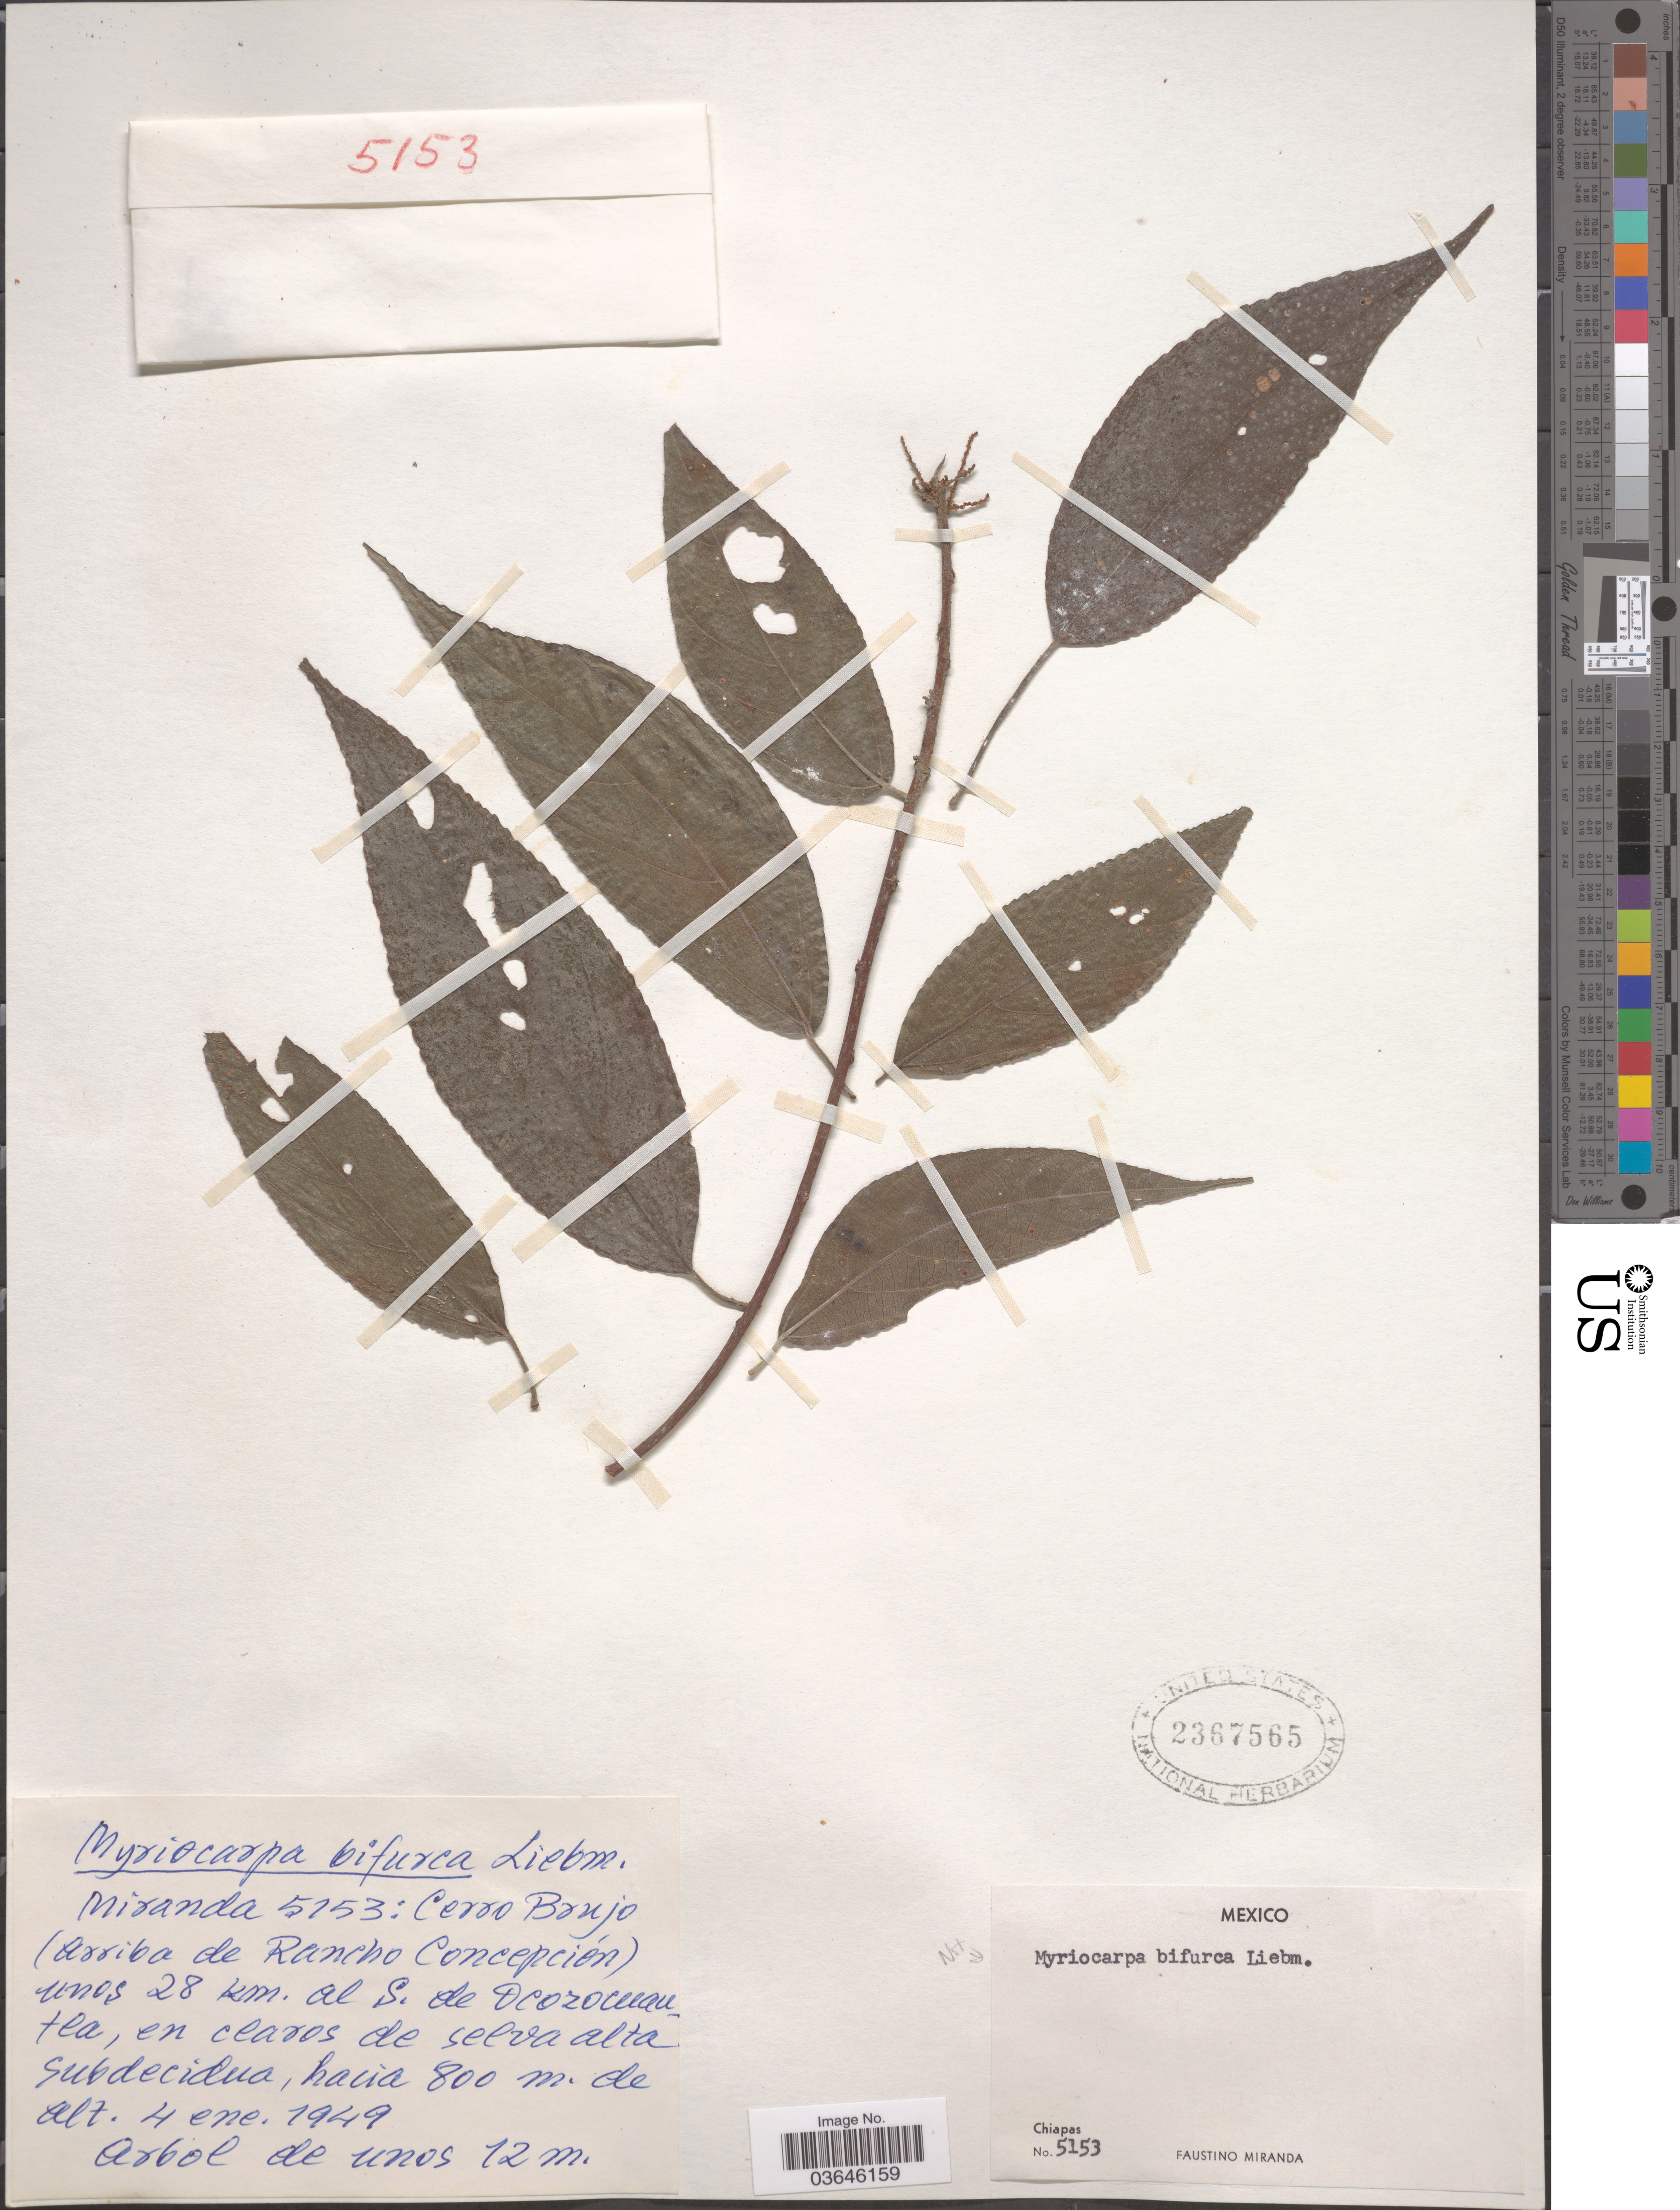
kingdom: Plantae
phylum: Tracheophyta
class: Magnoliopsida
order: Rosales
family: Urticaceae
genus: Myriocarpa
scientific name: Myriocarpa sp.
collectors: F. Miranda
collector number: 5153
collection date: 1949-01-04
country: Mexico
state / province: Chiapas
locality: Cerro Brujo (Arriba de rancho Concepción). unos 28 km. al S. de Ocozocuautla, en claros de selva alta subdecidua.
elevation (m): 800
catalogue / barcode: US 2367565